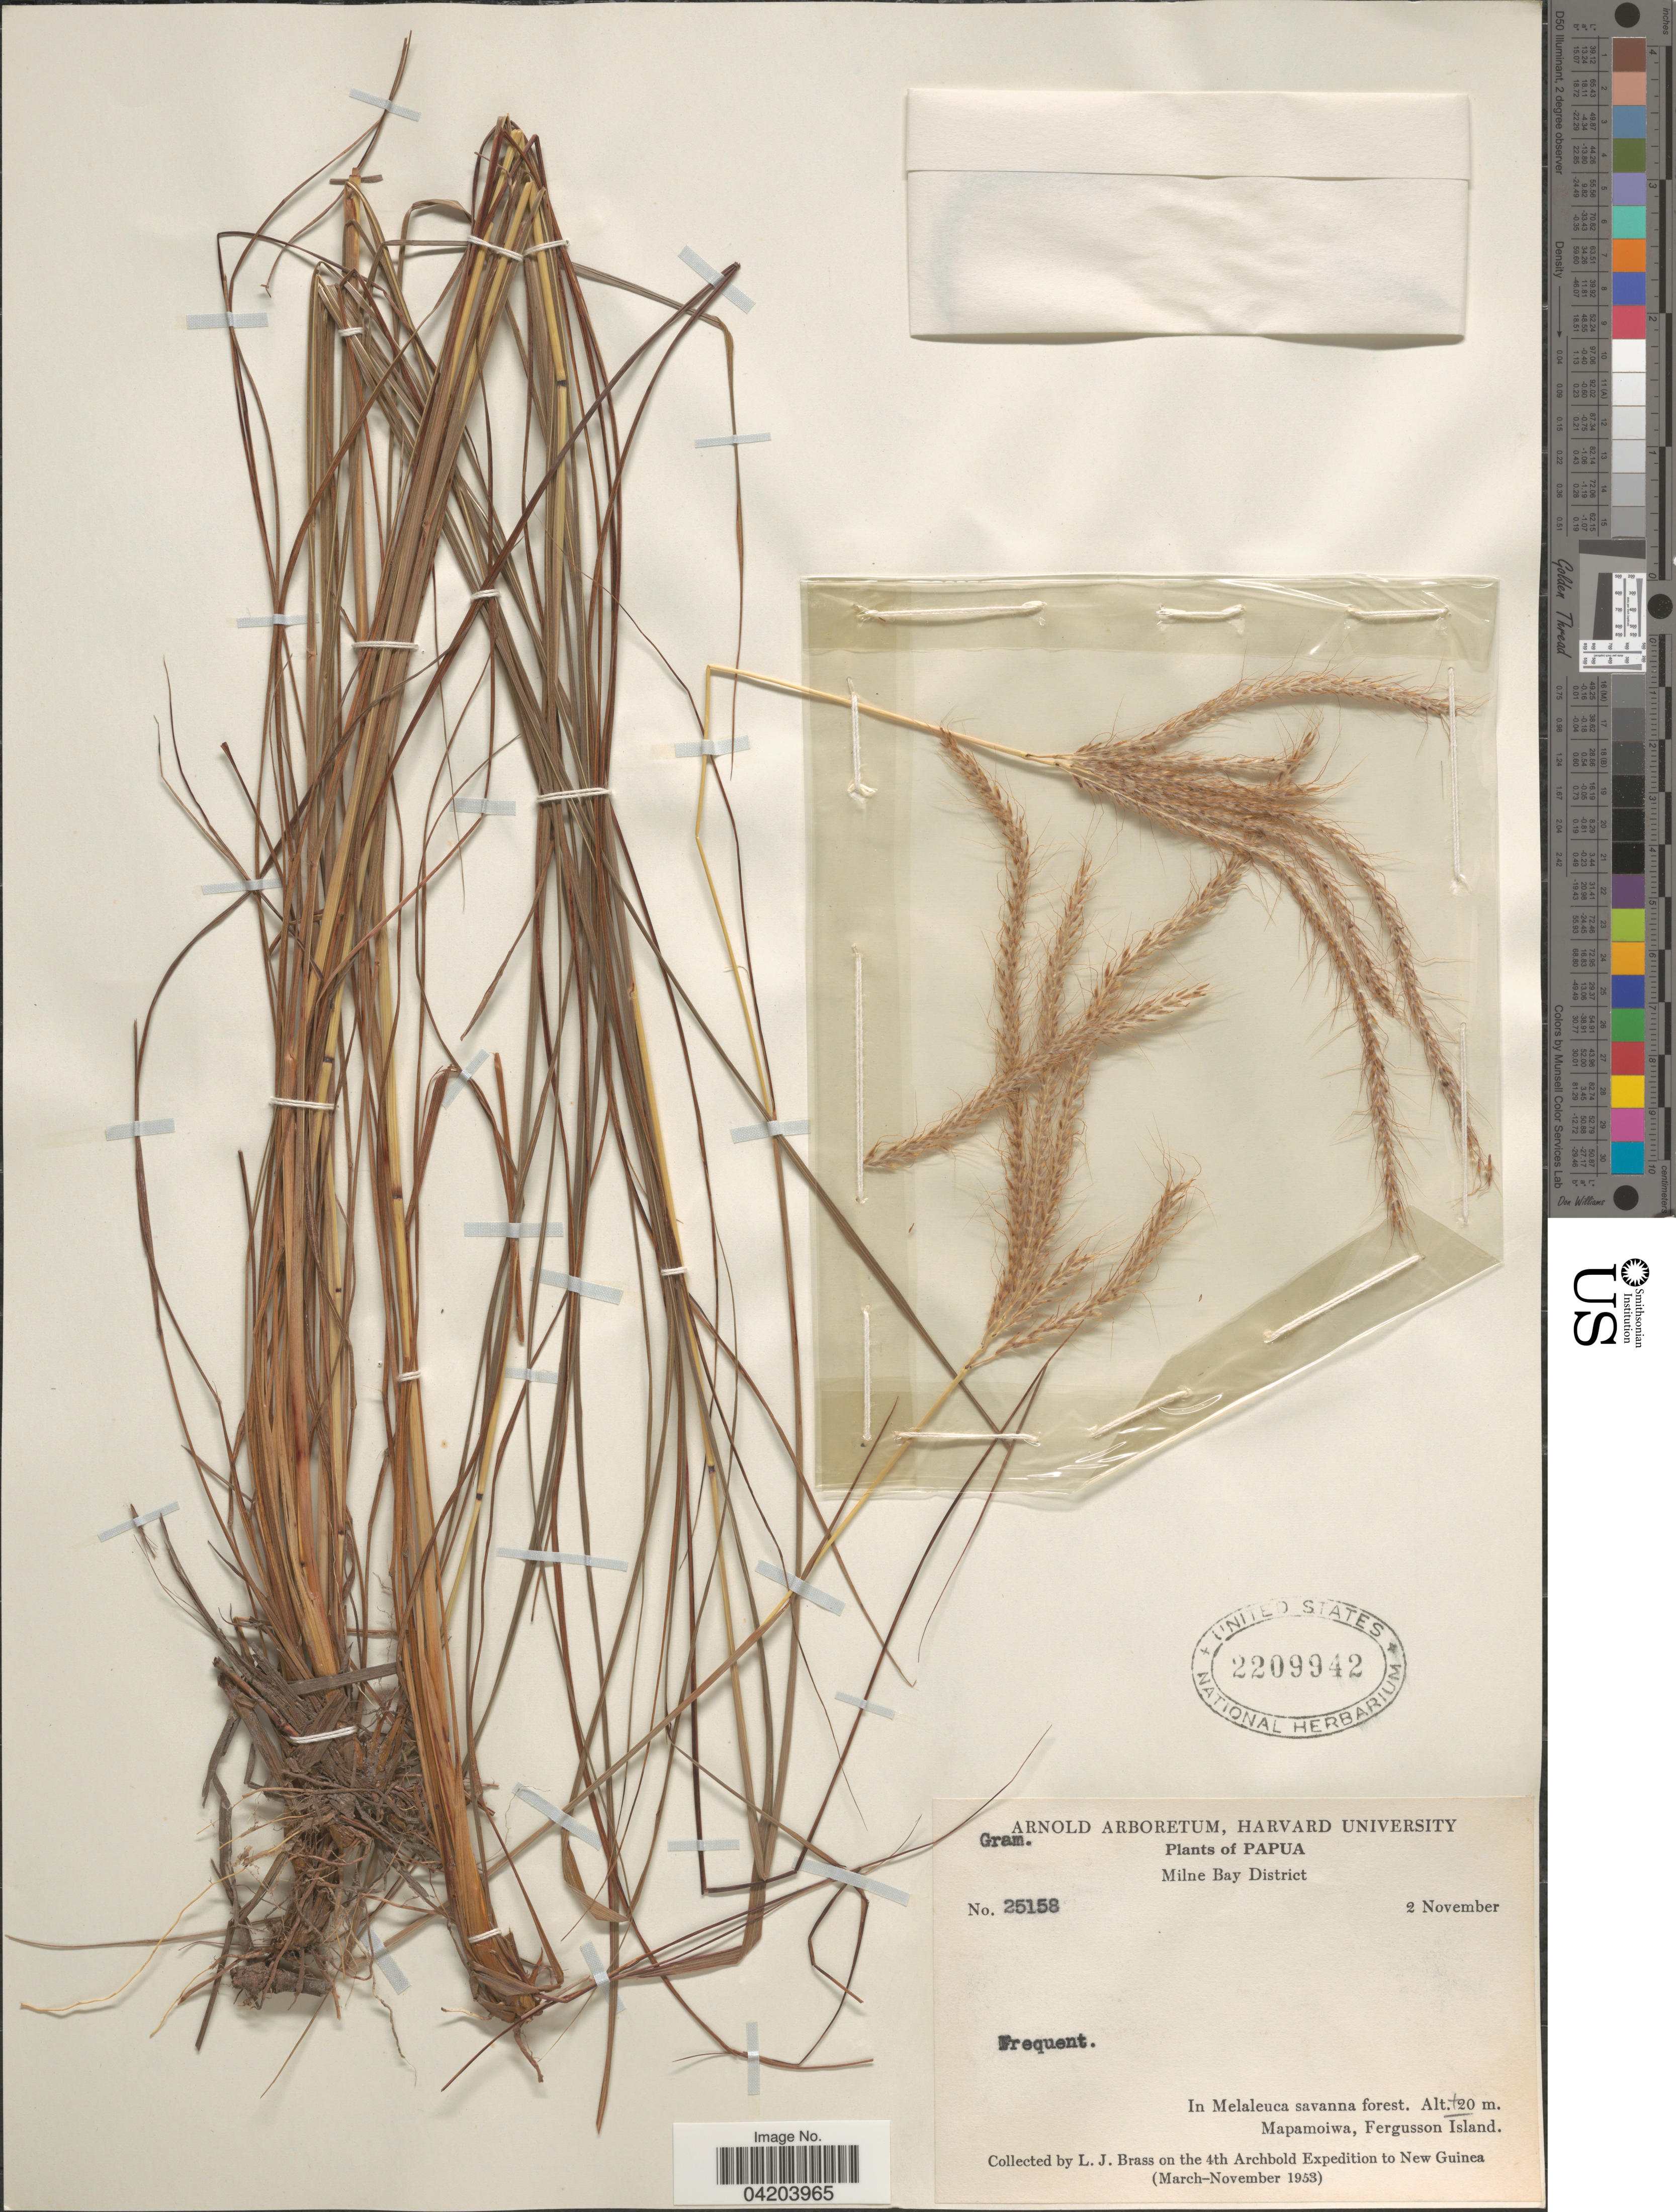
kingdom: Plantae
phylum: Tracheophyta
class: Liliopsida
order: Poales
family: Poaceae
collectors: L. J. Brass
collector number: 25158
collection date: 1953-11-02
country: Papua New Guinea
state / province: Milne Bay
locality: Papua. Mapamoiwa, Fergusson Island. The 4th Archbold Expedition to New Guinea (March-Novermber 1953).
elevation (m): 20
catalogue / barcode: US 2209942